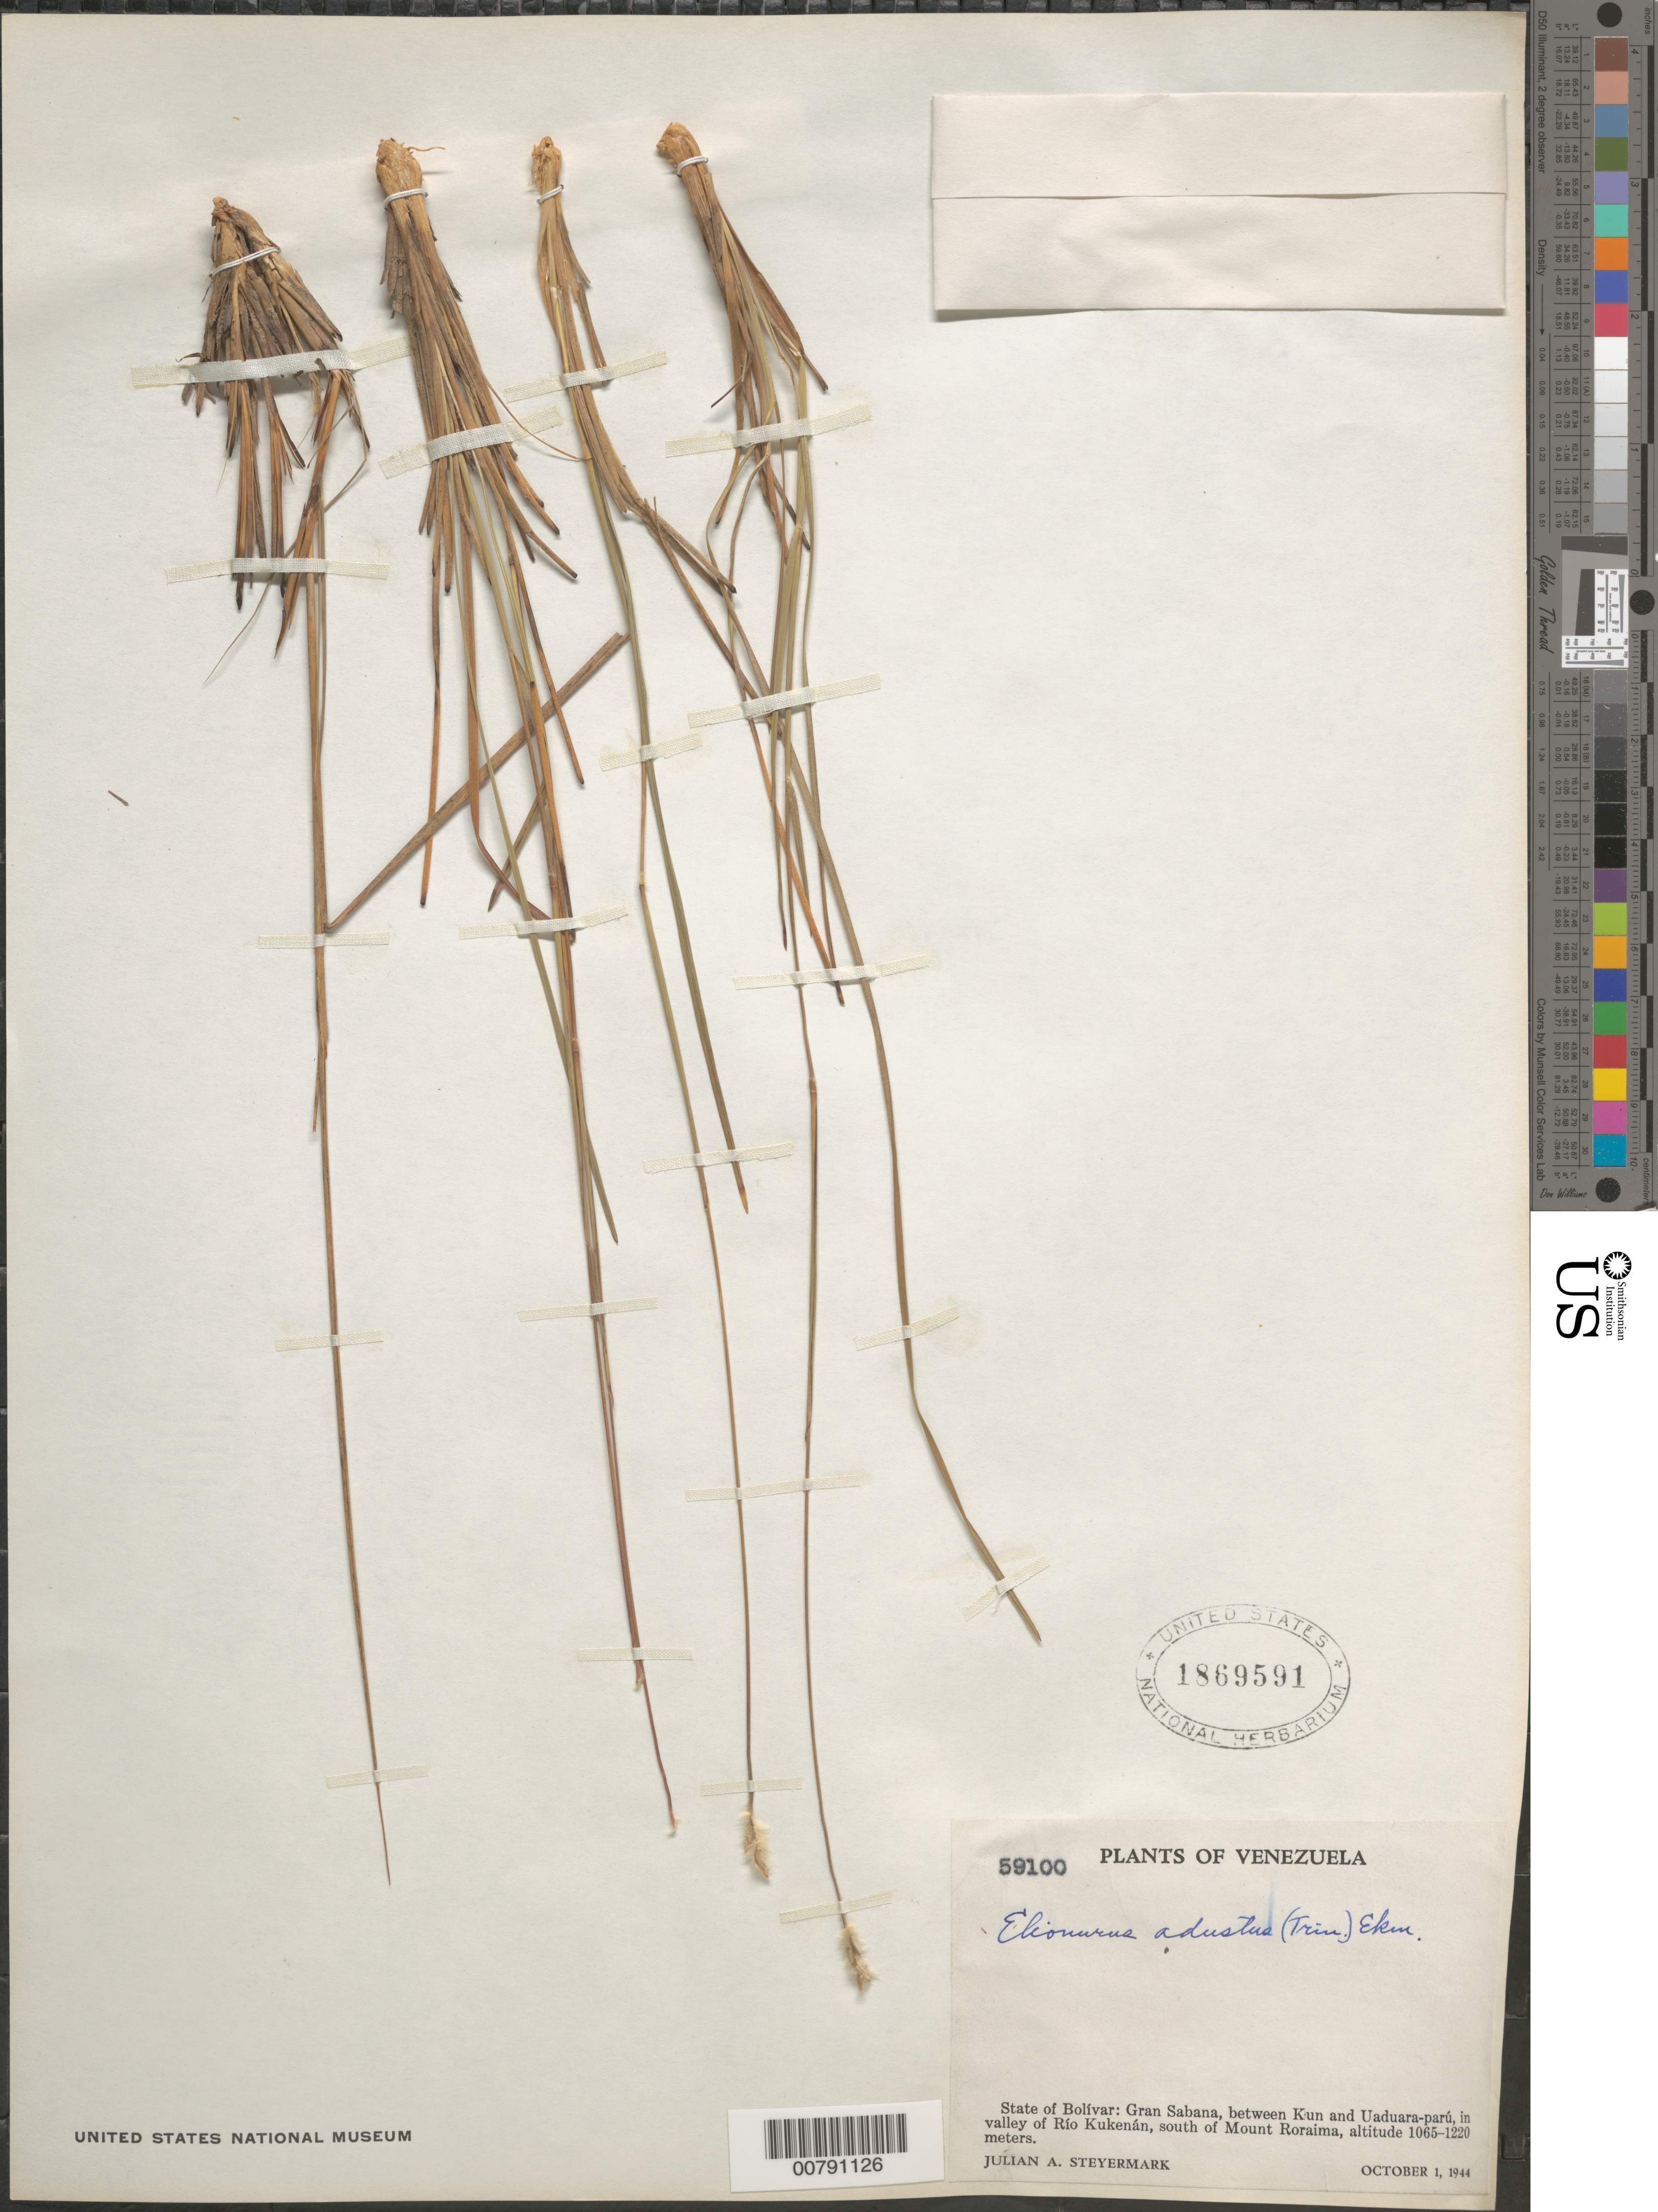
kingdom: Plantae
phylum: Tracheophyta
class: Liliopsida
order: Poales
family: Poaceae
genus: Elionurus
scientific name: Elionurus muticus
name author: (Spreng.) Kuntze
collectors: J. Steyermark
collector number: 59100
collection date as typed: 1-Oct-44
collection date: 1944-10-01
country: Venezuela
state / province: Bolívar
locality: Gran Sabana, between Kun and Uaduara-parú, Río Kukenán Valley, S of Mt. Roraima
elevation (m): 1065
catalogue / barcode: US 1869591